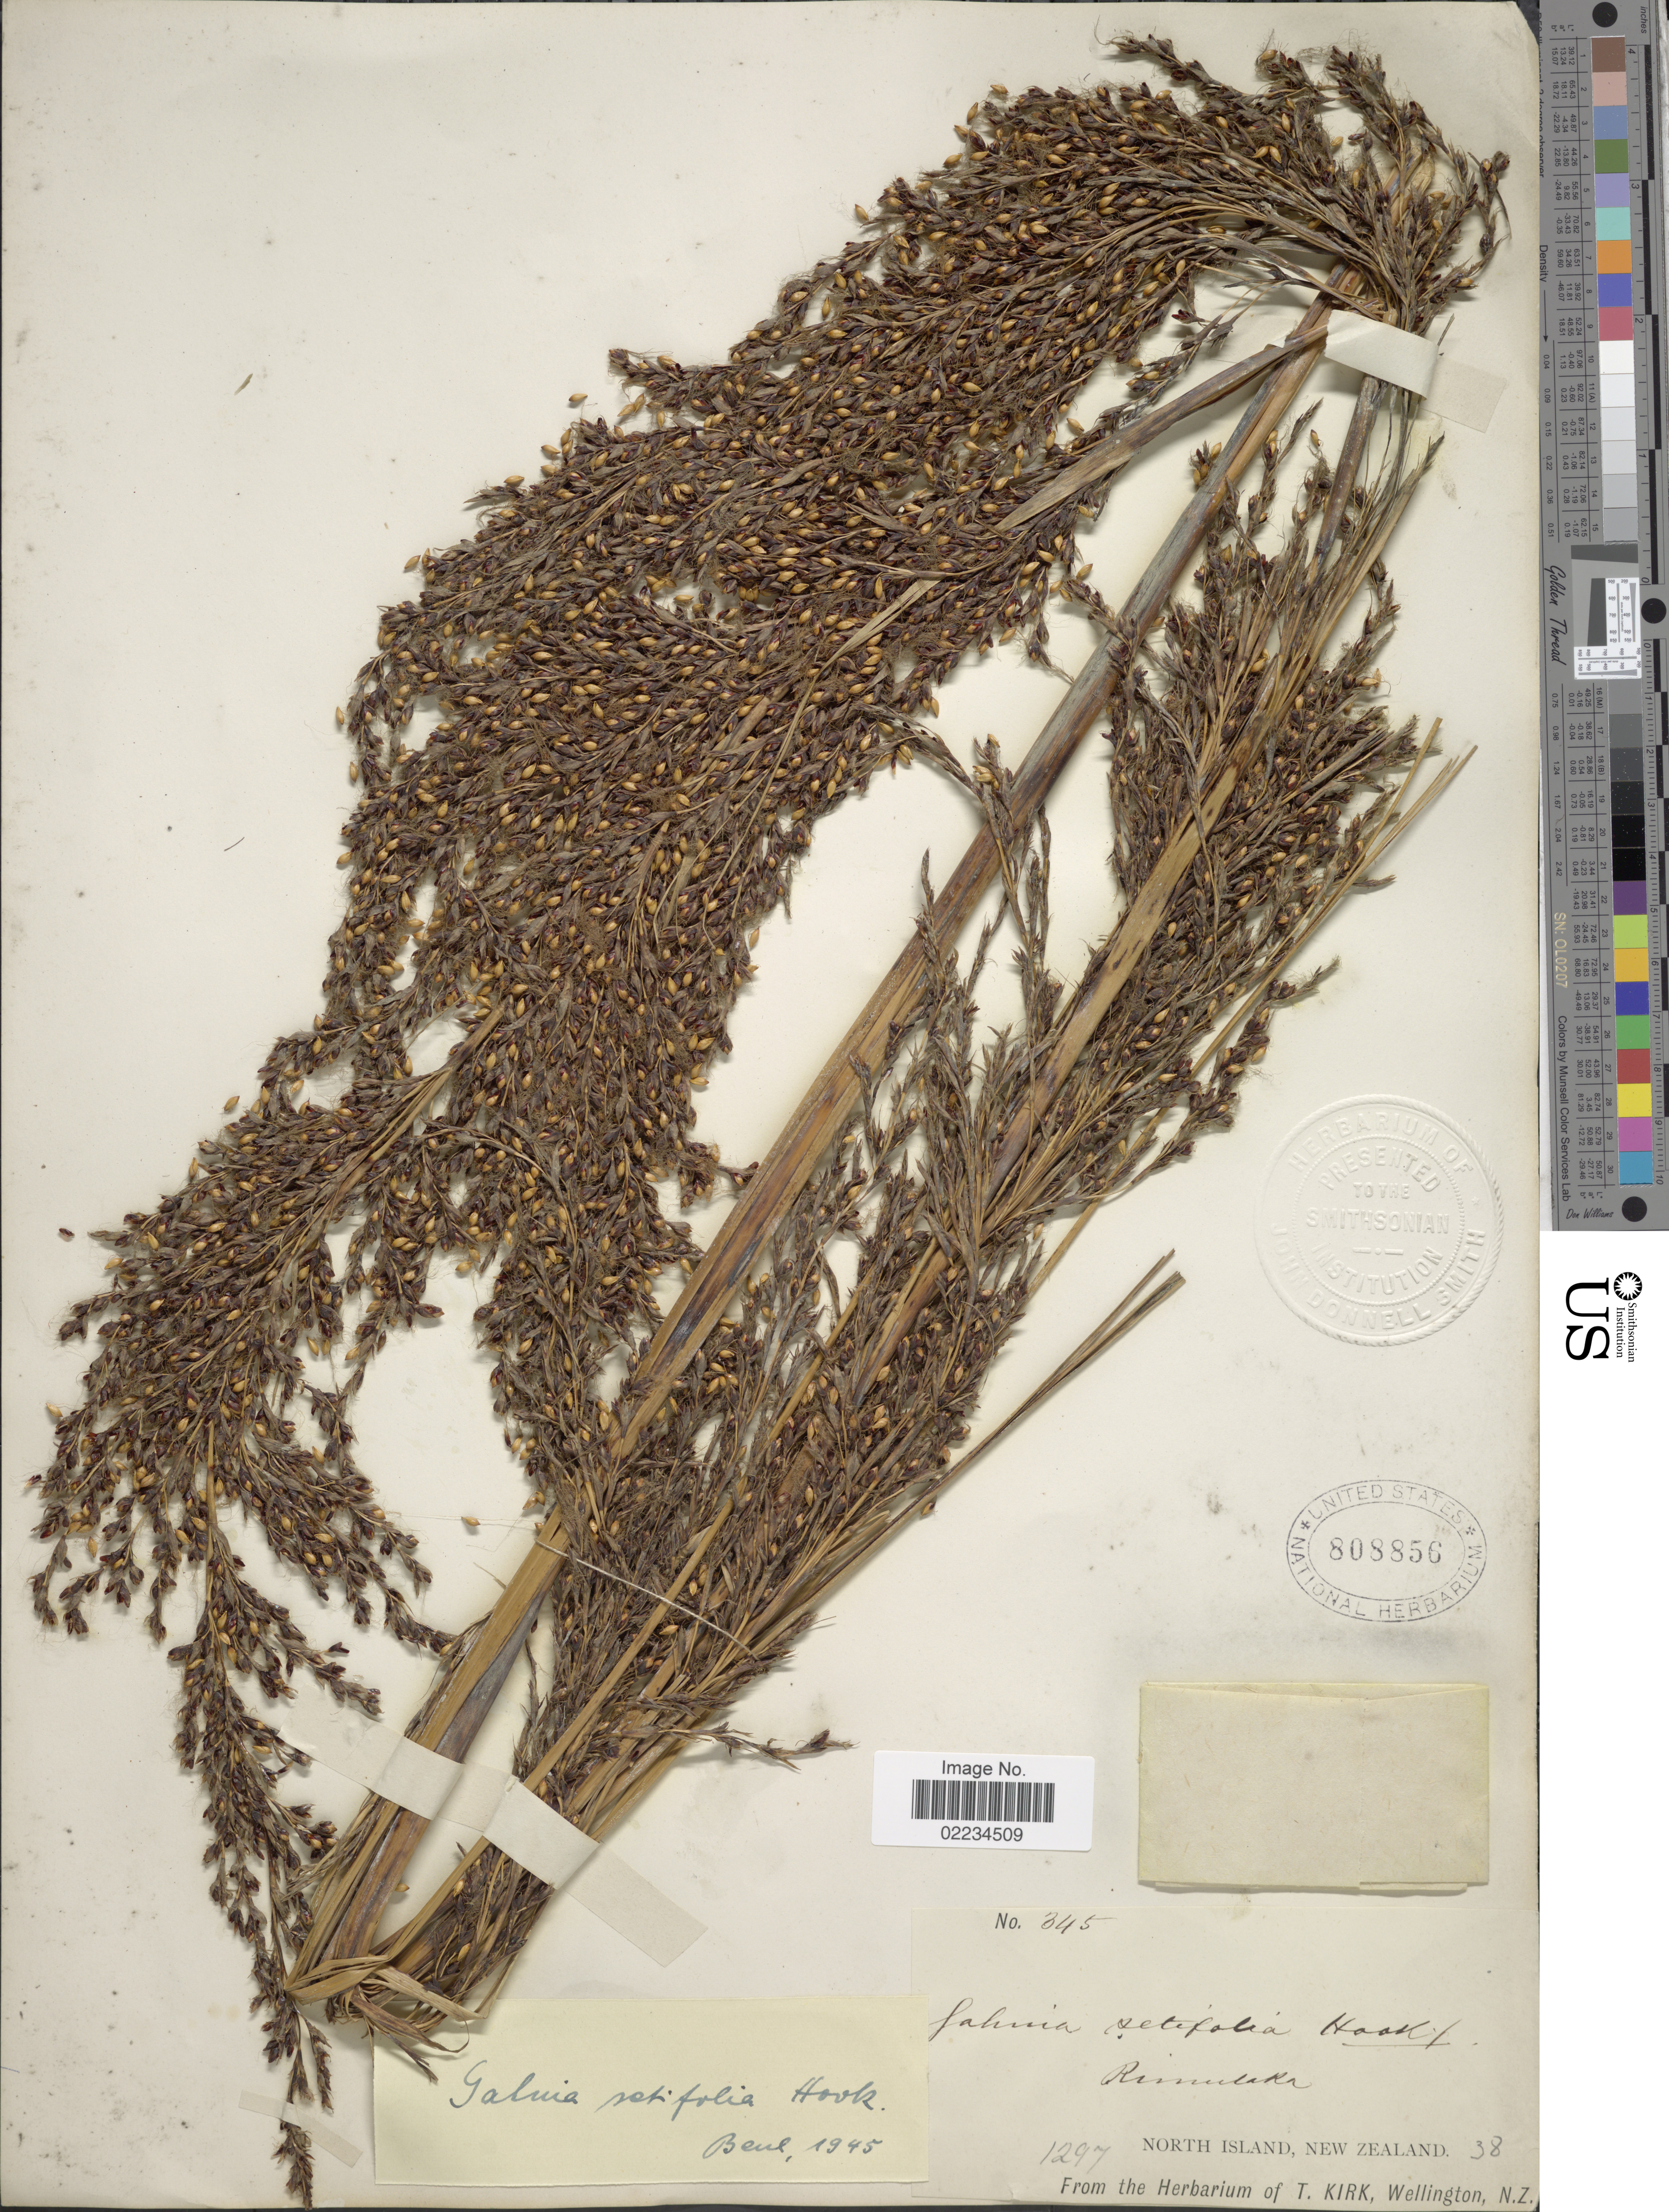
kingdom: Plantae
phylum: Tracheophyta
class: Liliopsida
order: Poales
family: Cyperaceae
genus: Gahnia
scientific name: Gahnia setifolia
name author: (A. Rich.) Hook. f.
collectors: ex herb. T. Kirk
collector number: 345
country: New Zealand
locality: Rimulaka, North Island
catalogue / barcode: US 808856